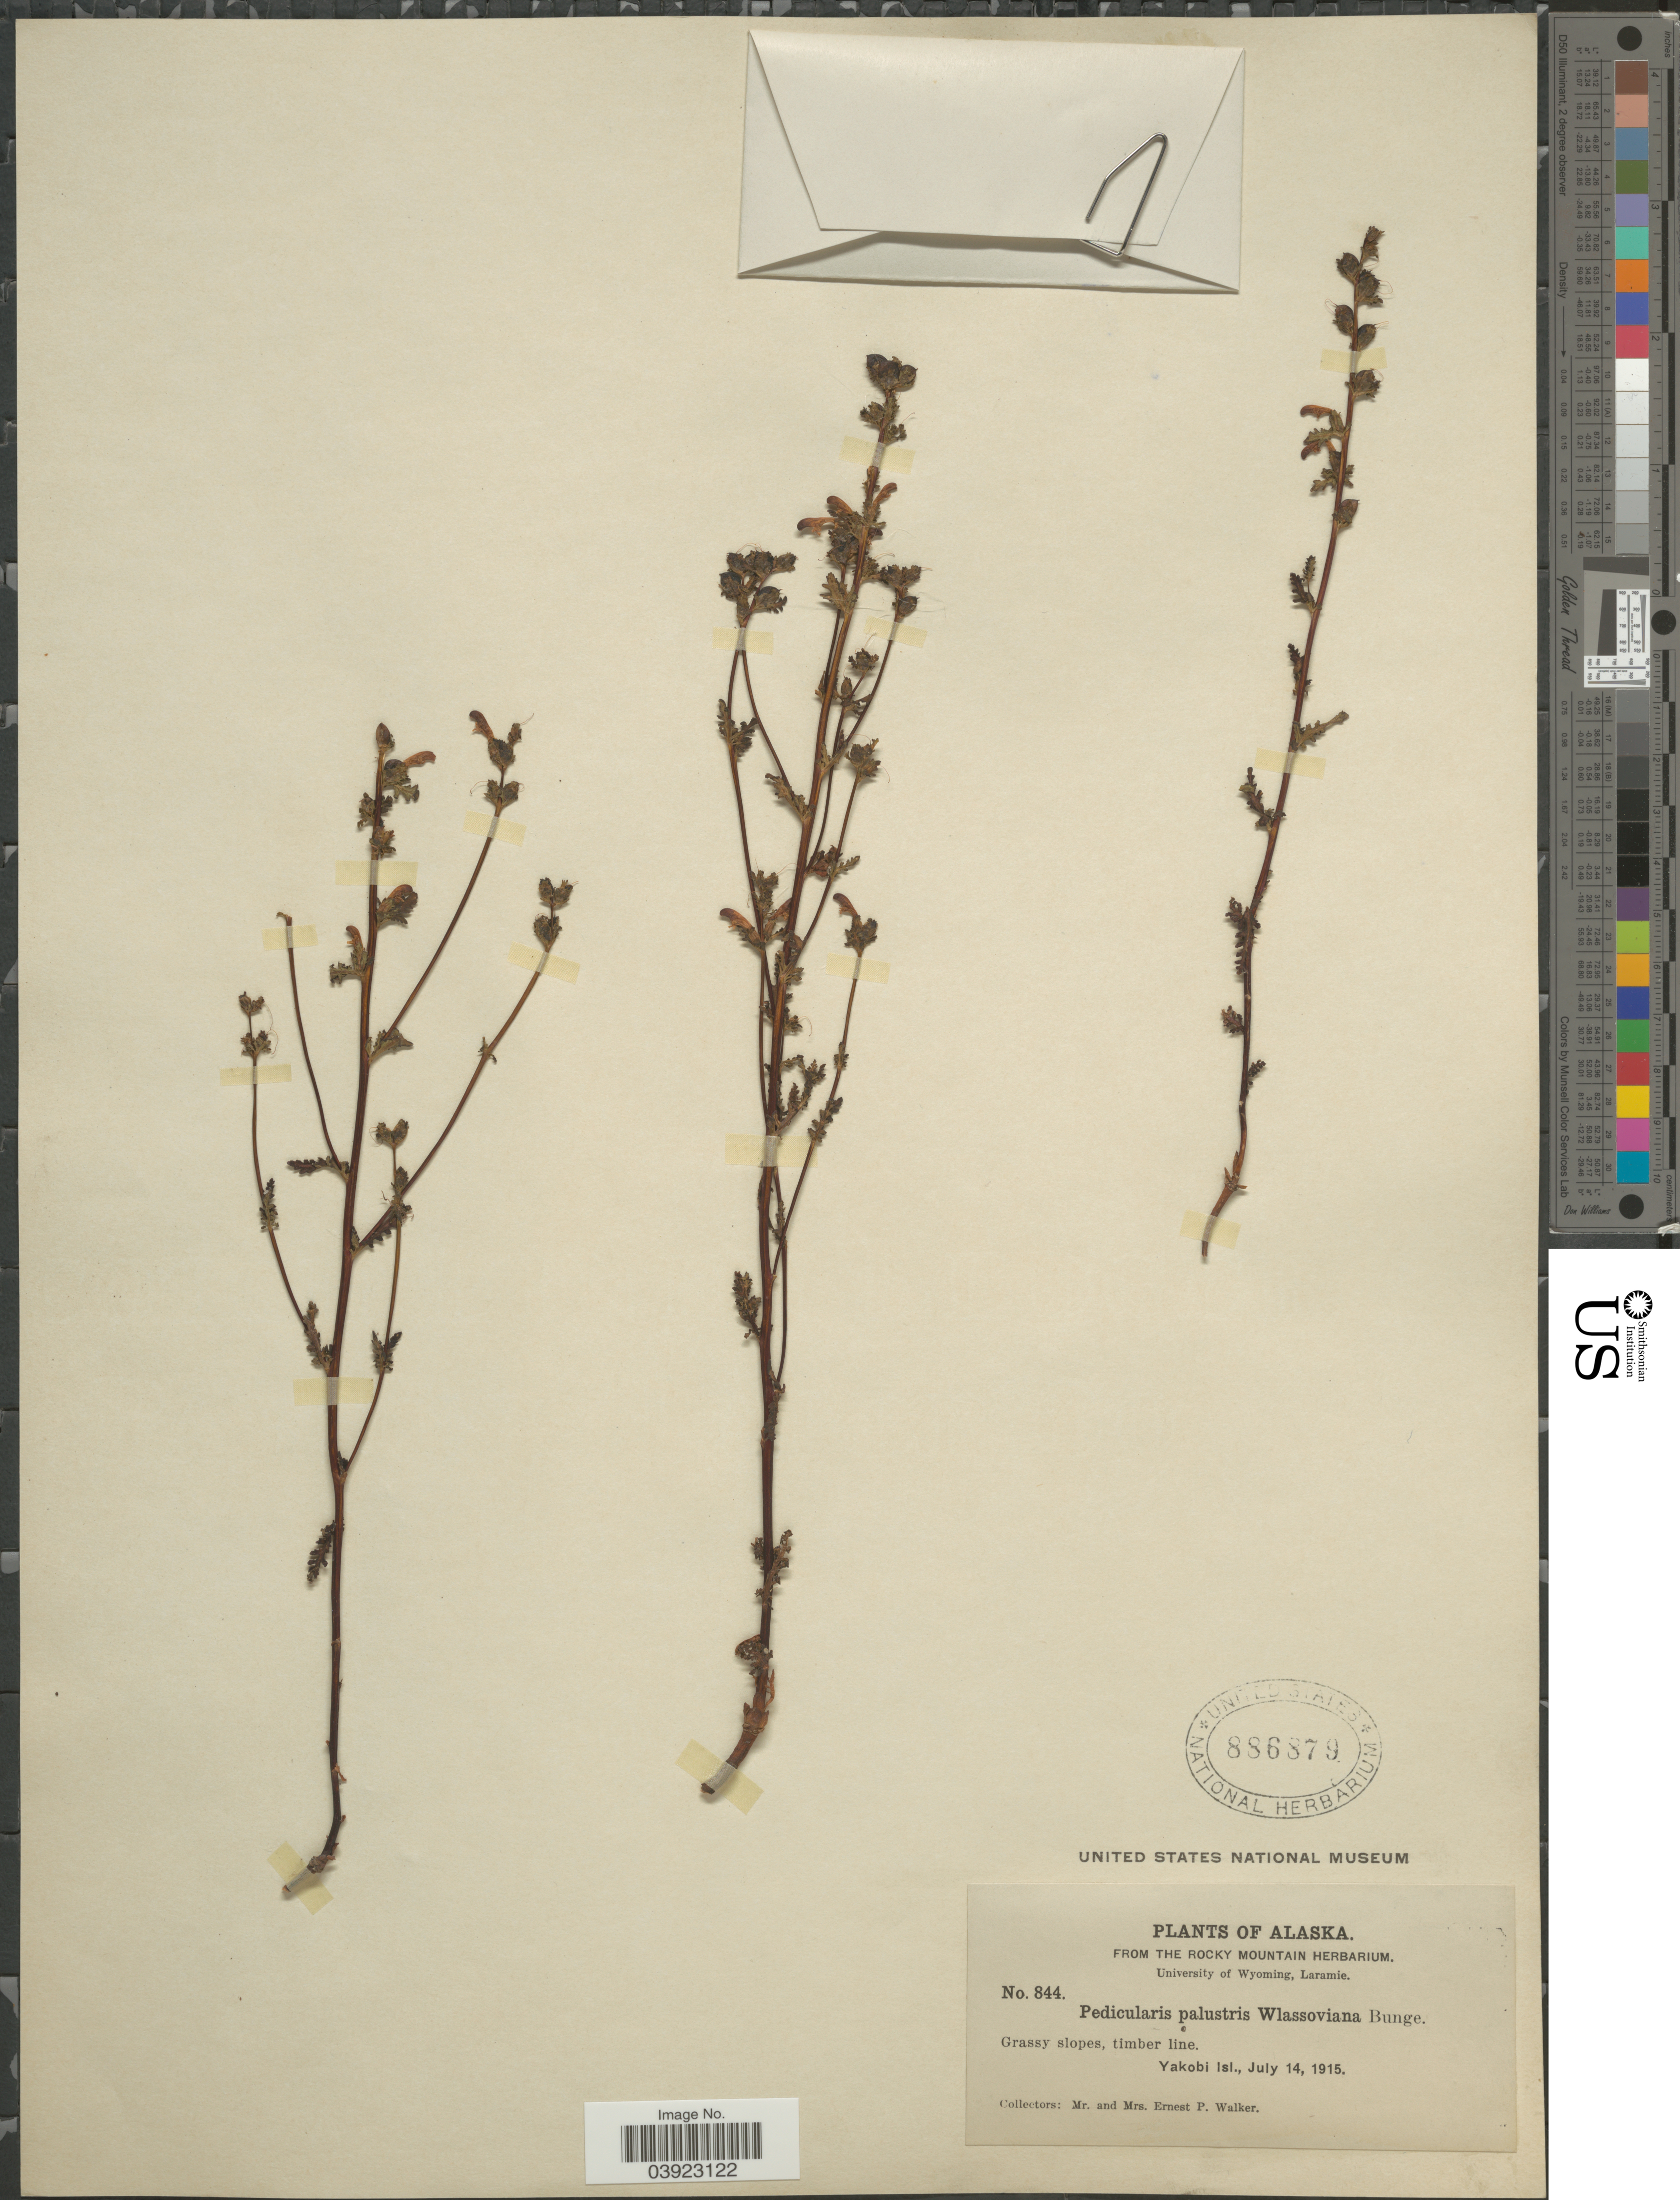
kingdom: Plantae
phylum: Tracheophyta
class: Magnoliopsida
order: Lamiales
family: Orobanchaceae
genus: Pedicularis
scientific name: Pedicularis parviflora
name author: Sm.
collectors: E. P. Walker & E. Walker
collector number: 844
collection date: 1915-07-14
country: United States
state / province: Alaska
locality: Yakobi Isl.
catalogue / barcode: US 886879